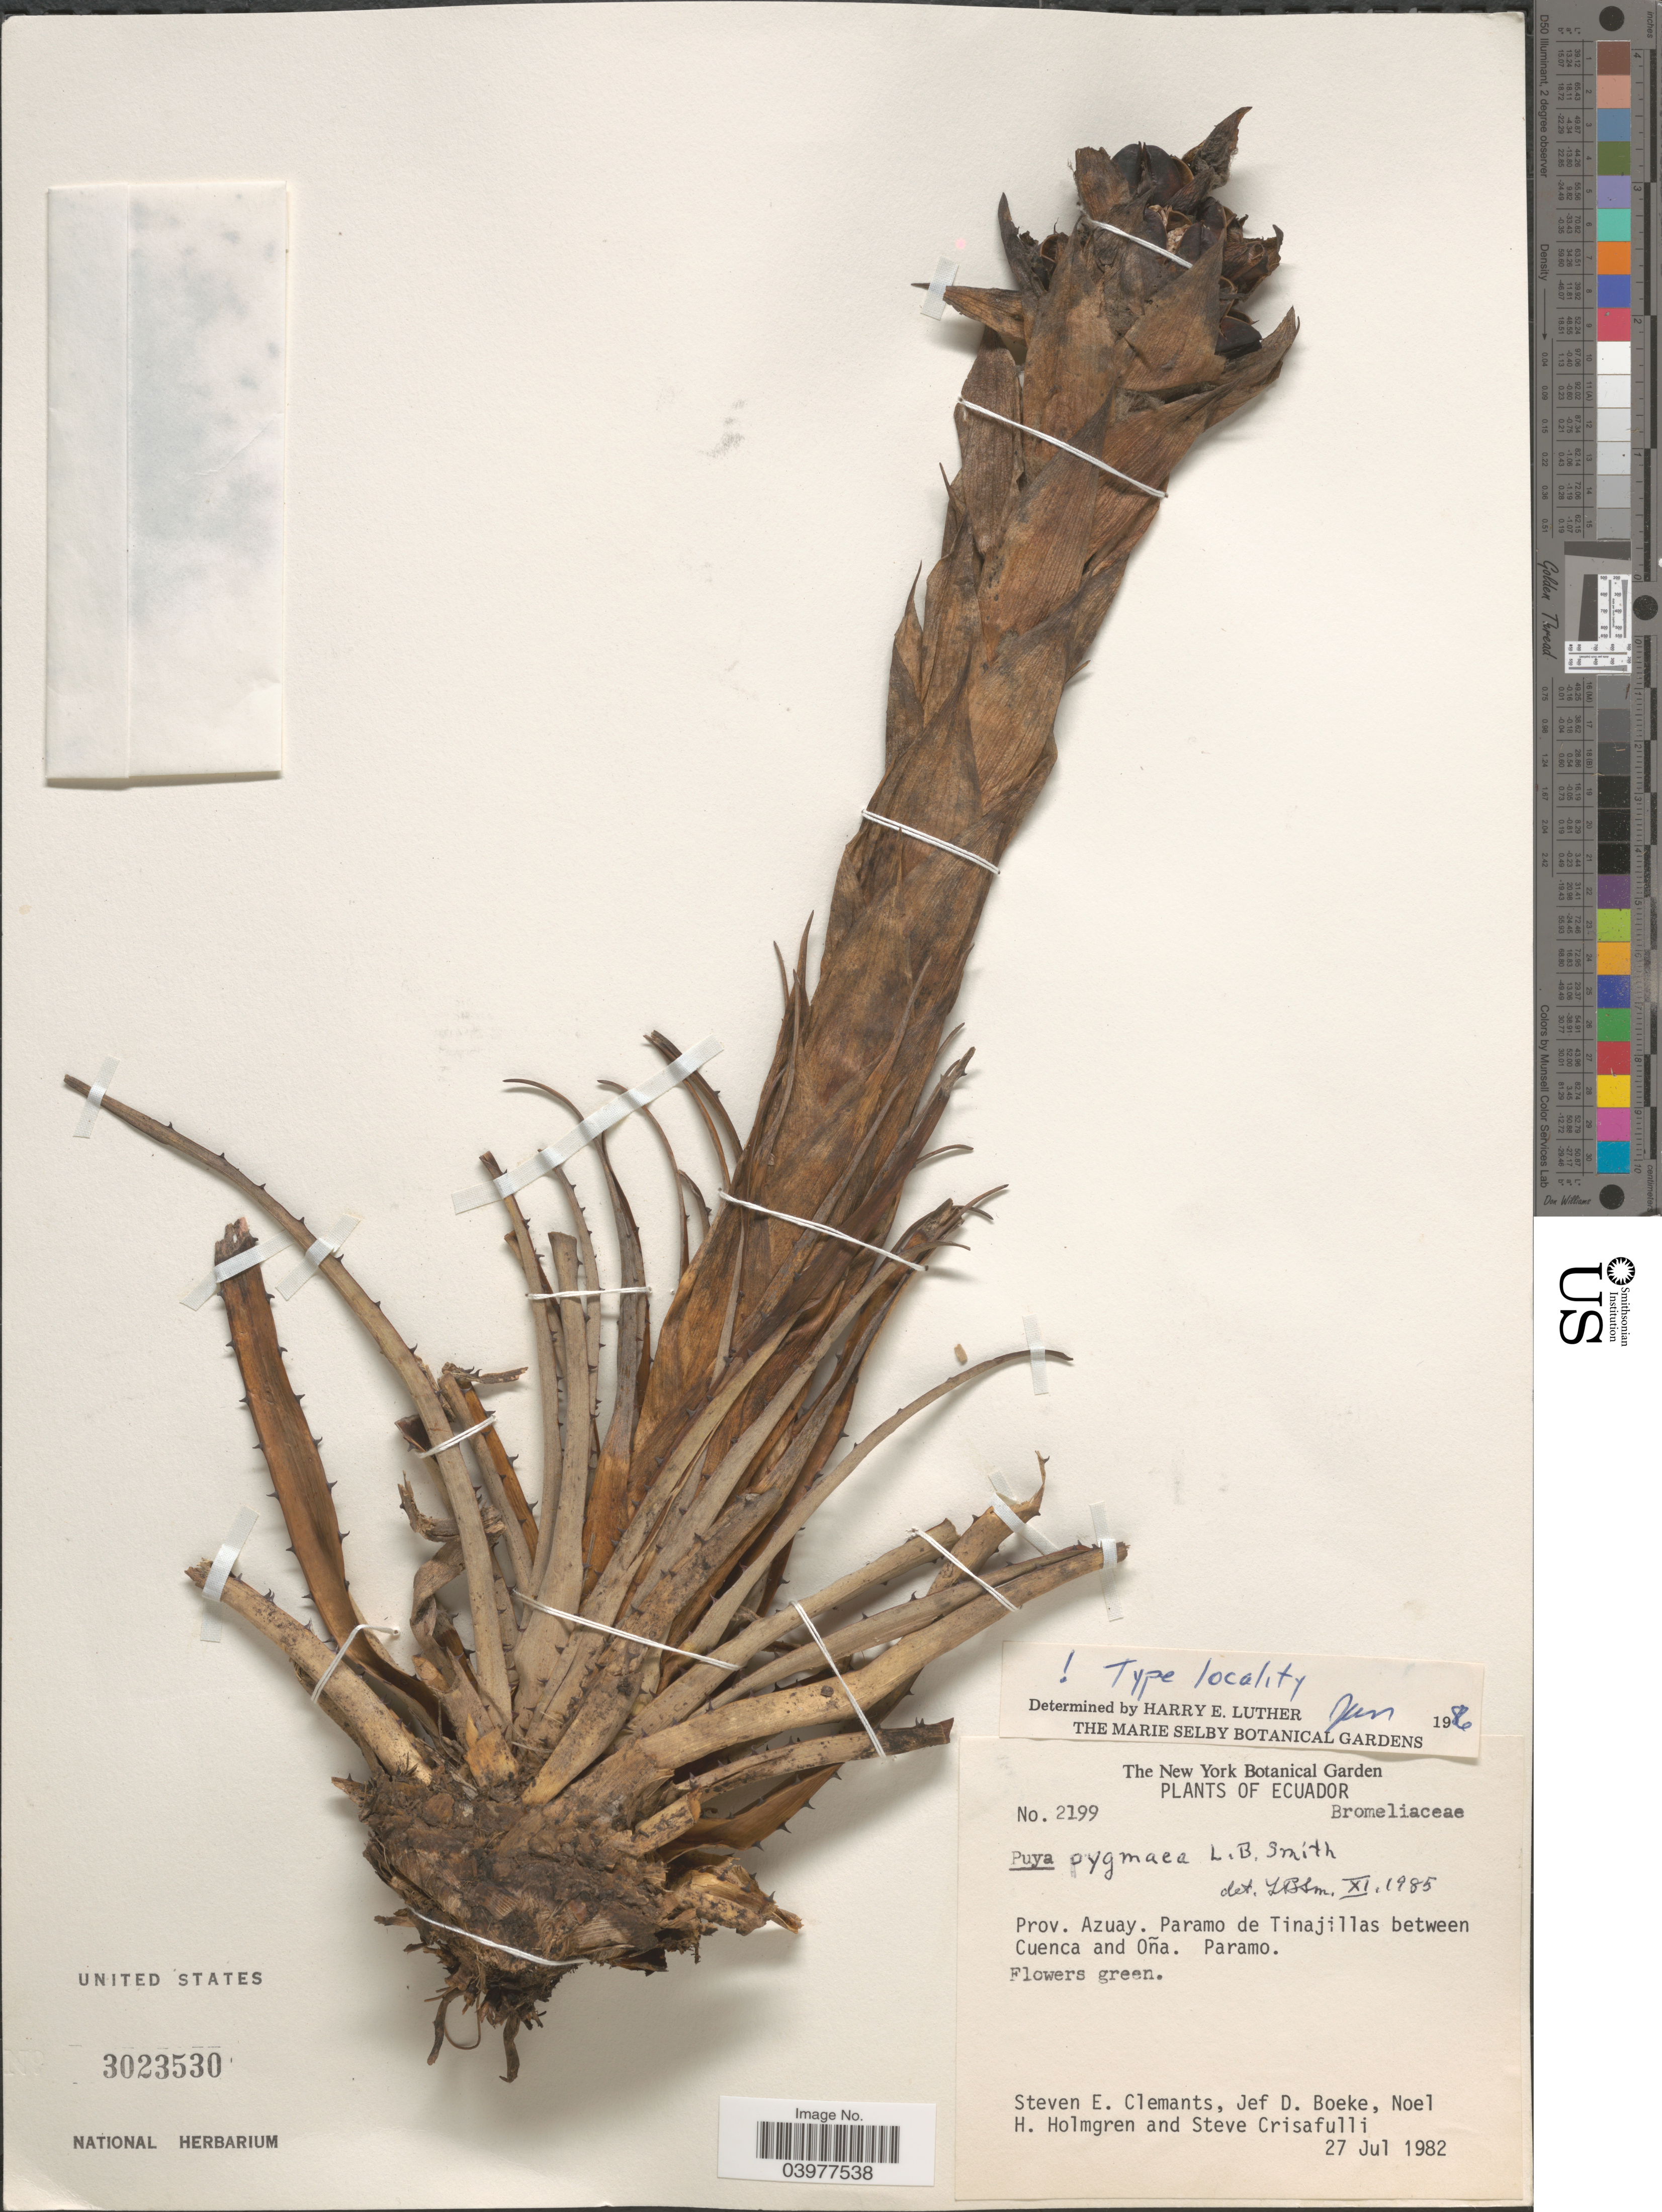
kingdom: Plantae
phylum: Tracheophyta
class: Liliopsida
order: Poales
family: Bromeliaceae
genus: Puya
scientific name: Puya pygmaea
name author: L.B. Sm.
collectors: S. Clemants, J. Boeke, N. H. Holmgren & S. Crisafulli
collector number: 2199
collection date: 1982-07-27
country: Ecuador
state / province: Azuay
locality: Paramo de Tinajillas between Cuenca and Oña. Paramo.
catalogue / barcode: US 3023530